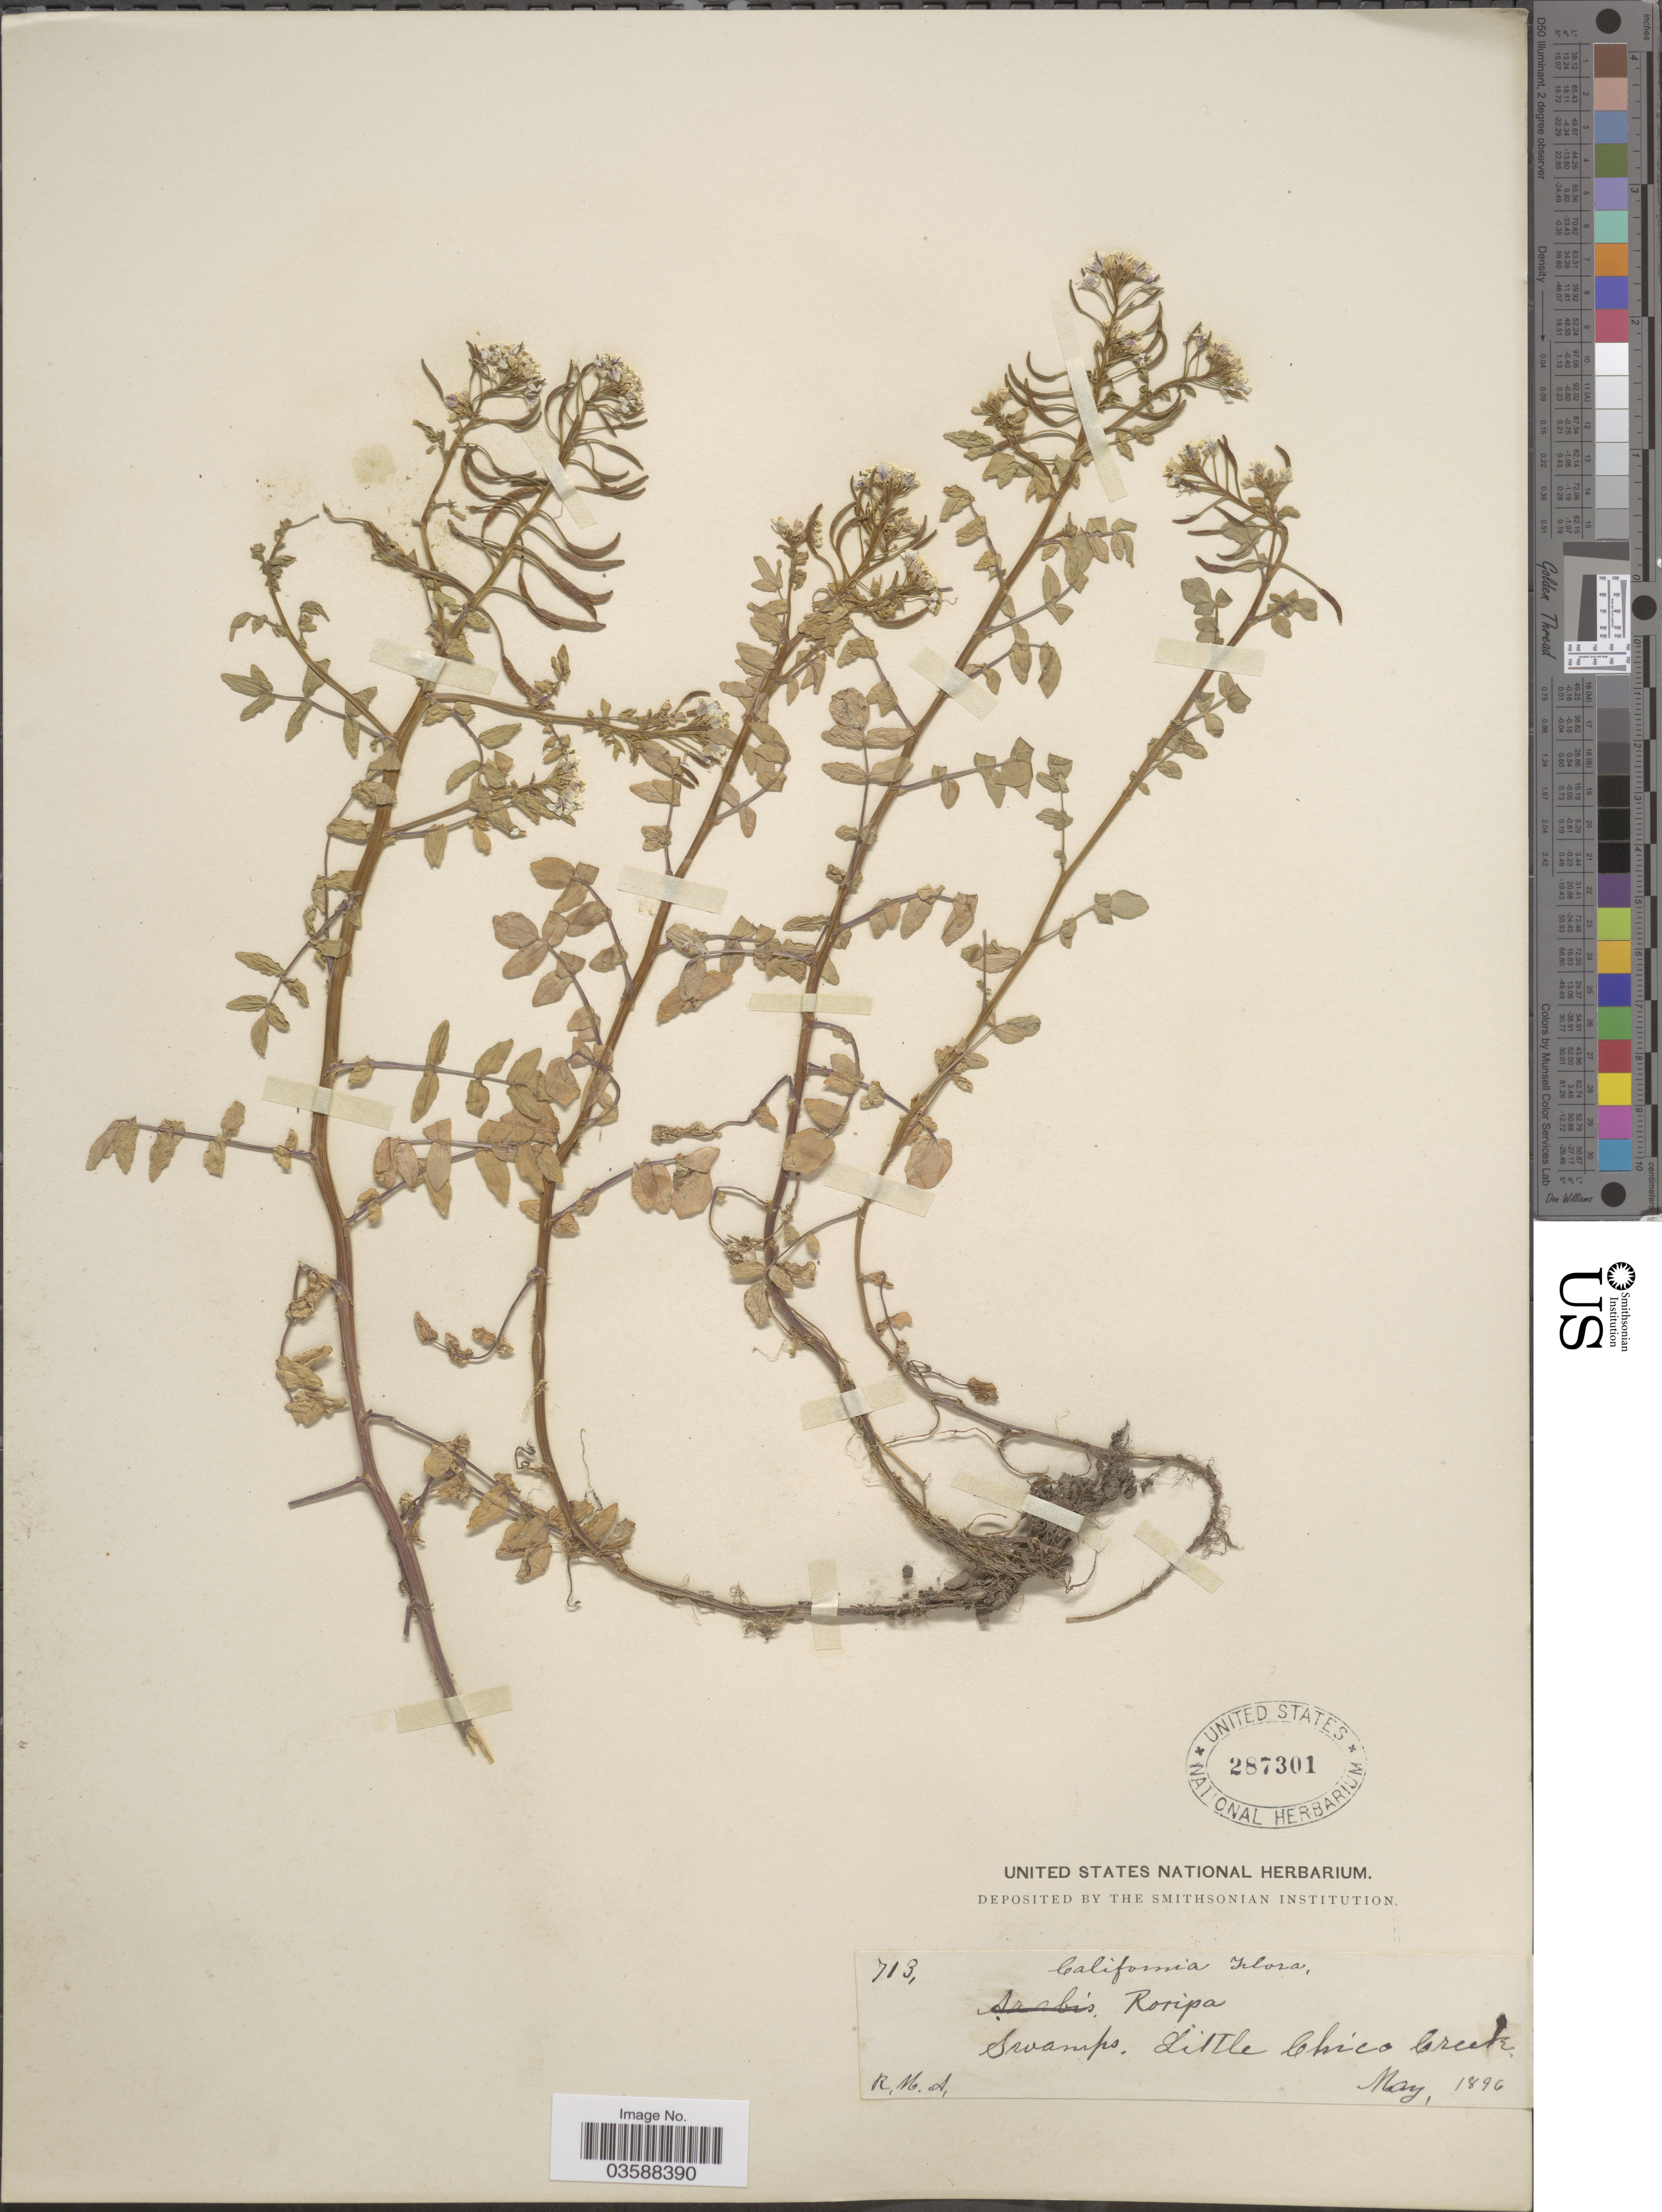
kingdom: Plantae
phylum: Tracheophyta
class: Magnoliopsida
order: Brassicales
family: Brassicaceae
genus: Nasturtium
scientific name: Nasturtium officinale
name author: R. Br.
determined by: Strong, Mark T., (BOT), Smithsonian Institution - National Museum of Natural History (UNITED STATES)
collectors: R. M. A.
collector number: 713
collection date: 1896-05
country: United States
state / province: California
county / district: Butte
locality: Swamps, Little Chico Creek.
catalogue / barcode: US 287301